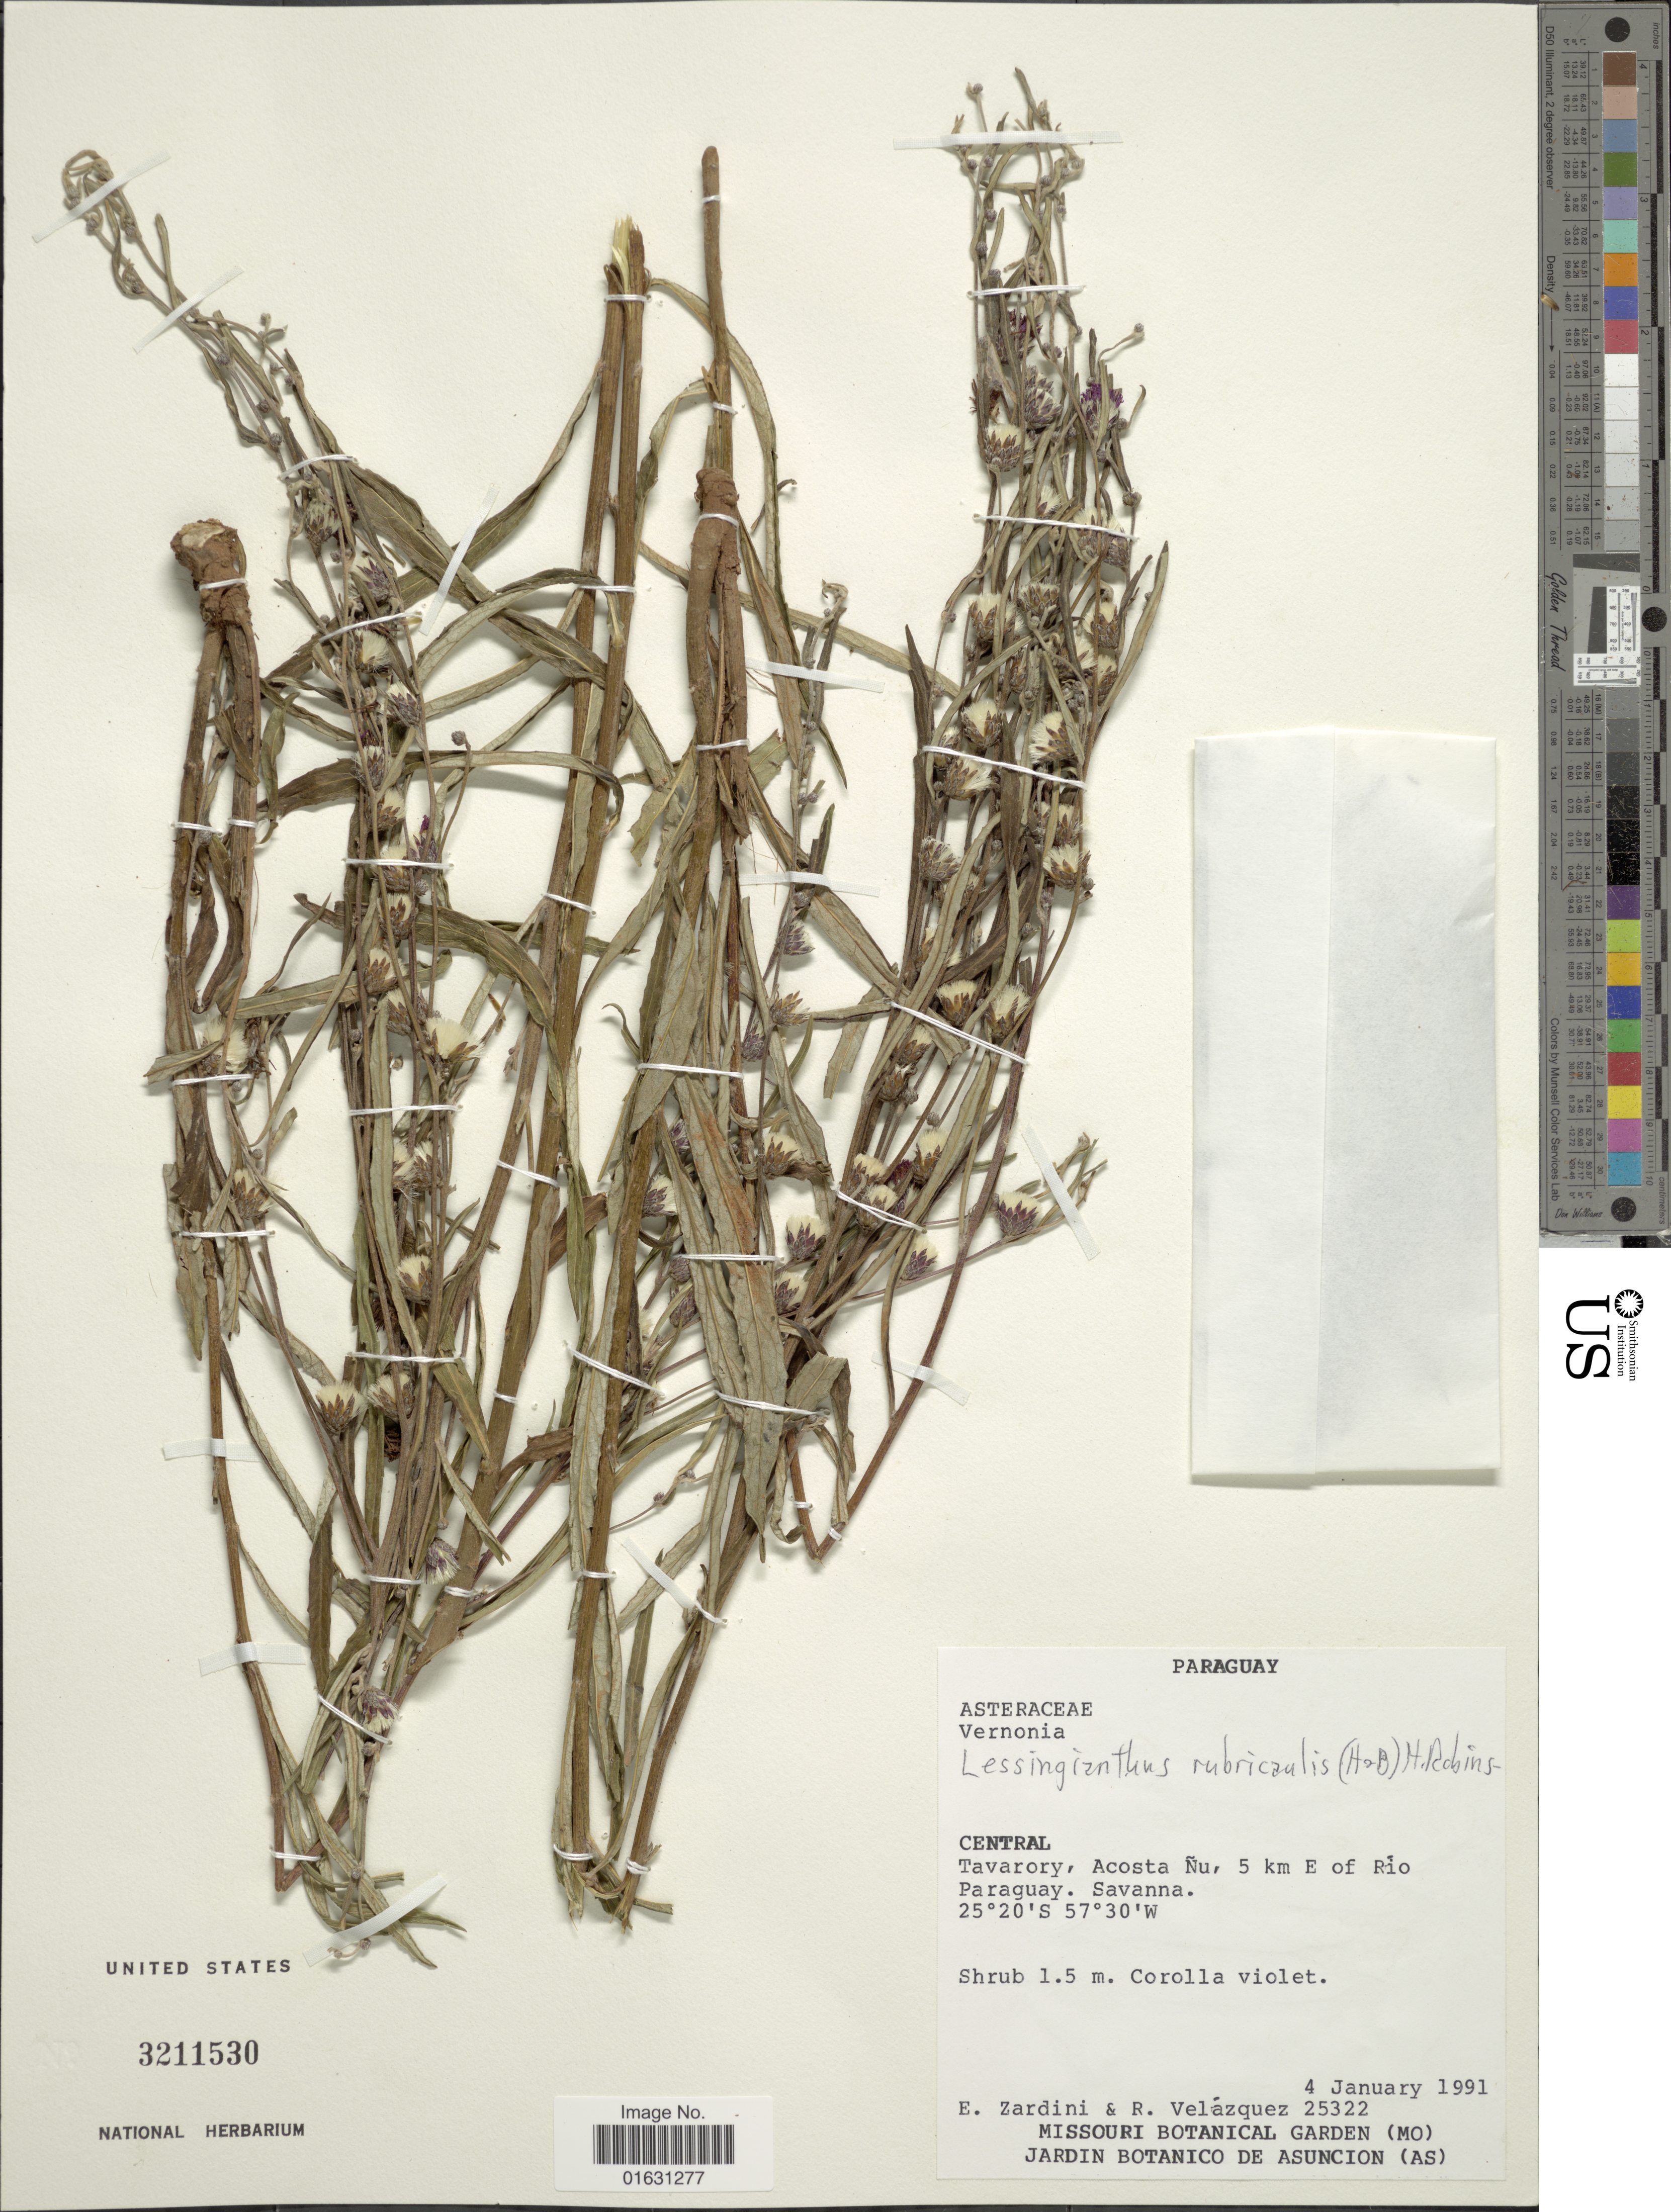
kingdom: Plantae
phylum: Tracheophyta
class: Magnoliopsida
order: Asterales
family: Asteraceae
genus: Lessingianthus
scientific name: Lessingianthus rubricaulis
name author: (Humb. & Bonpl.) H. Rob.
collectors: E. M. Zardini & R. Velázquez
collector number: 25322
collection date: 1991-01-04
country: Paraguay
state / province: Central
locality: Central, Tavarory, Acosta Nu, 5 km E of Rio Paraguay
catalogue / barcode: US 3211530